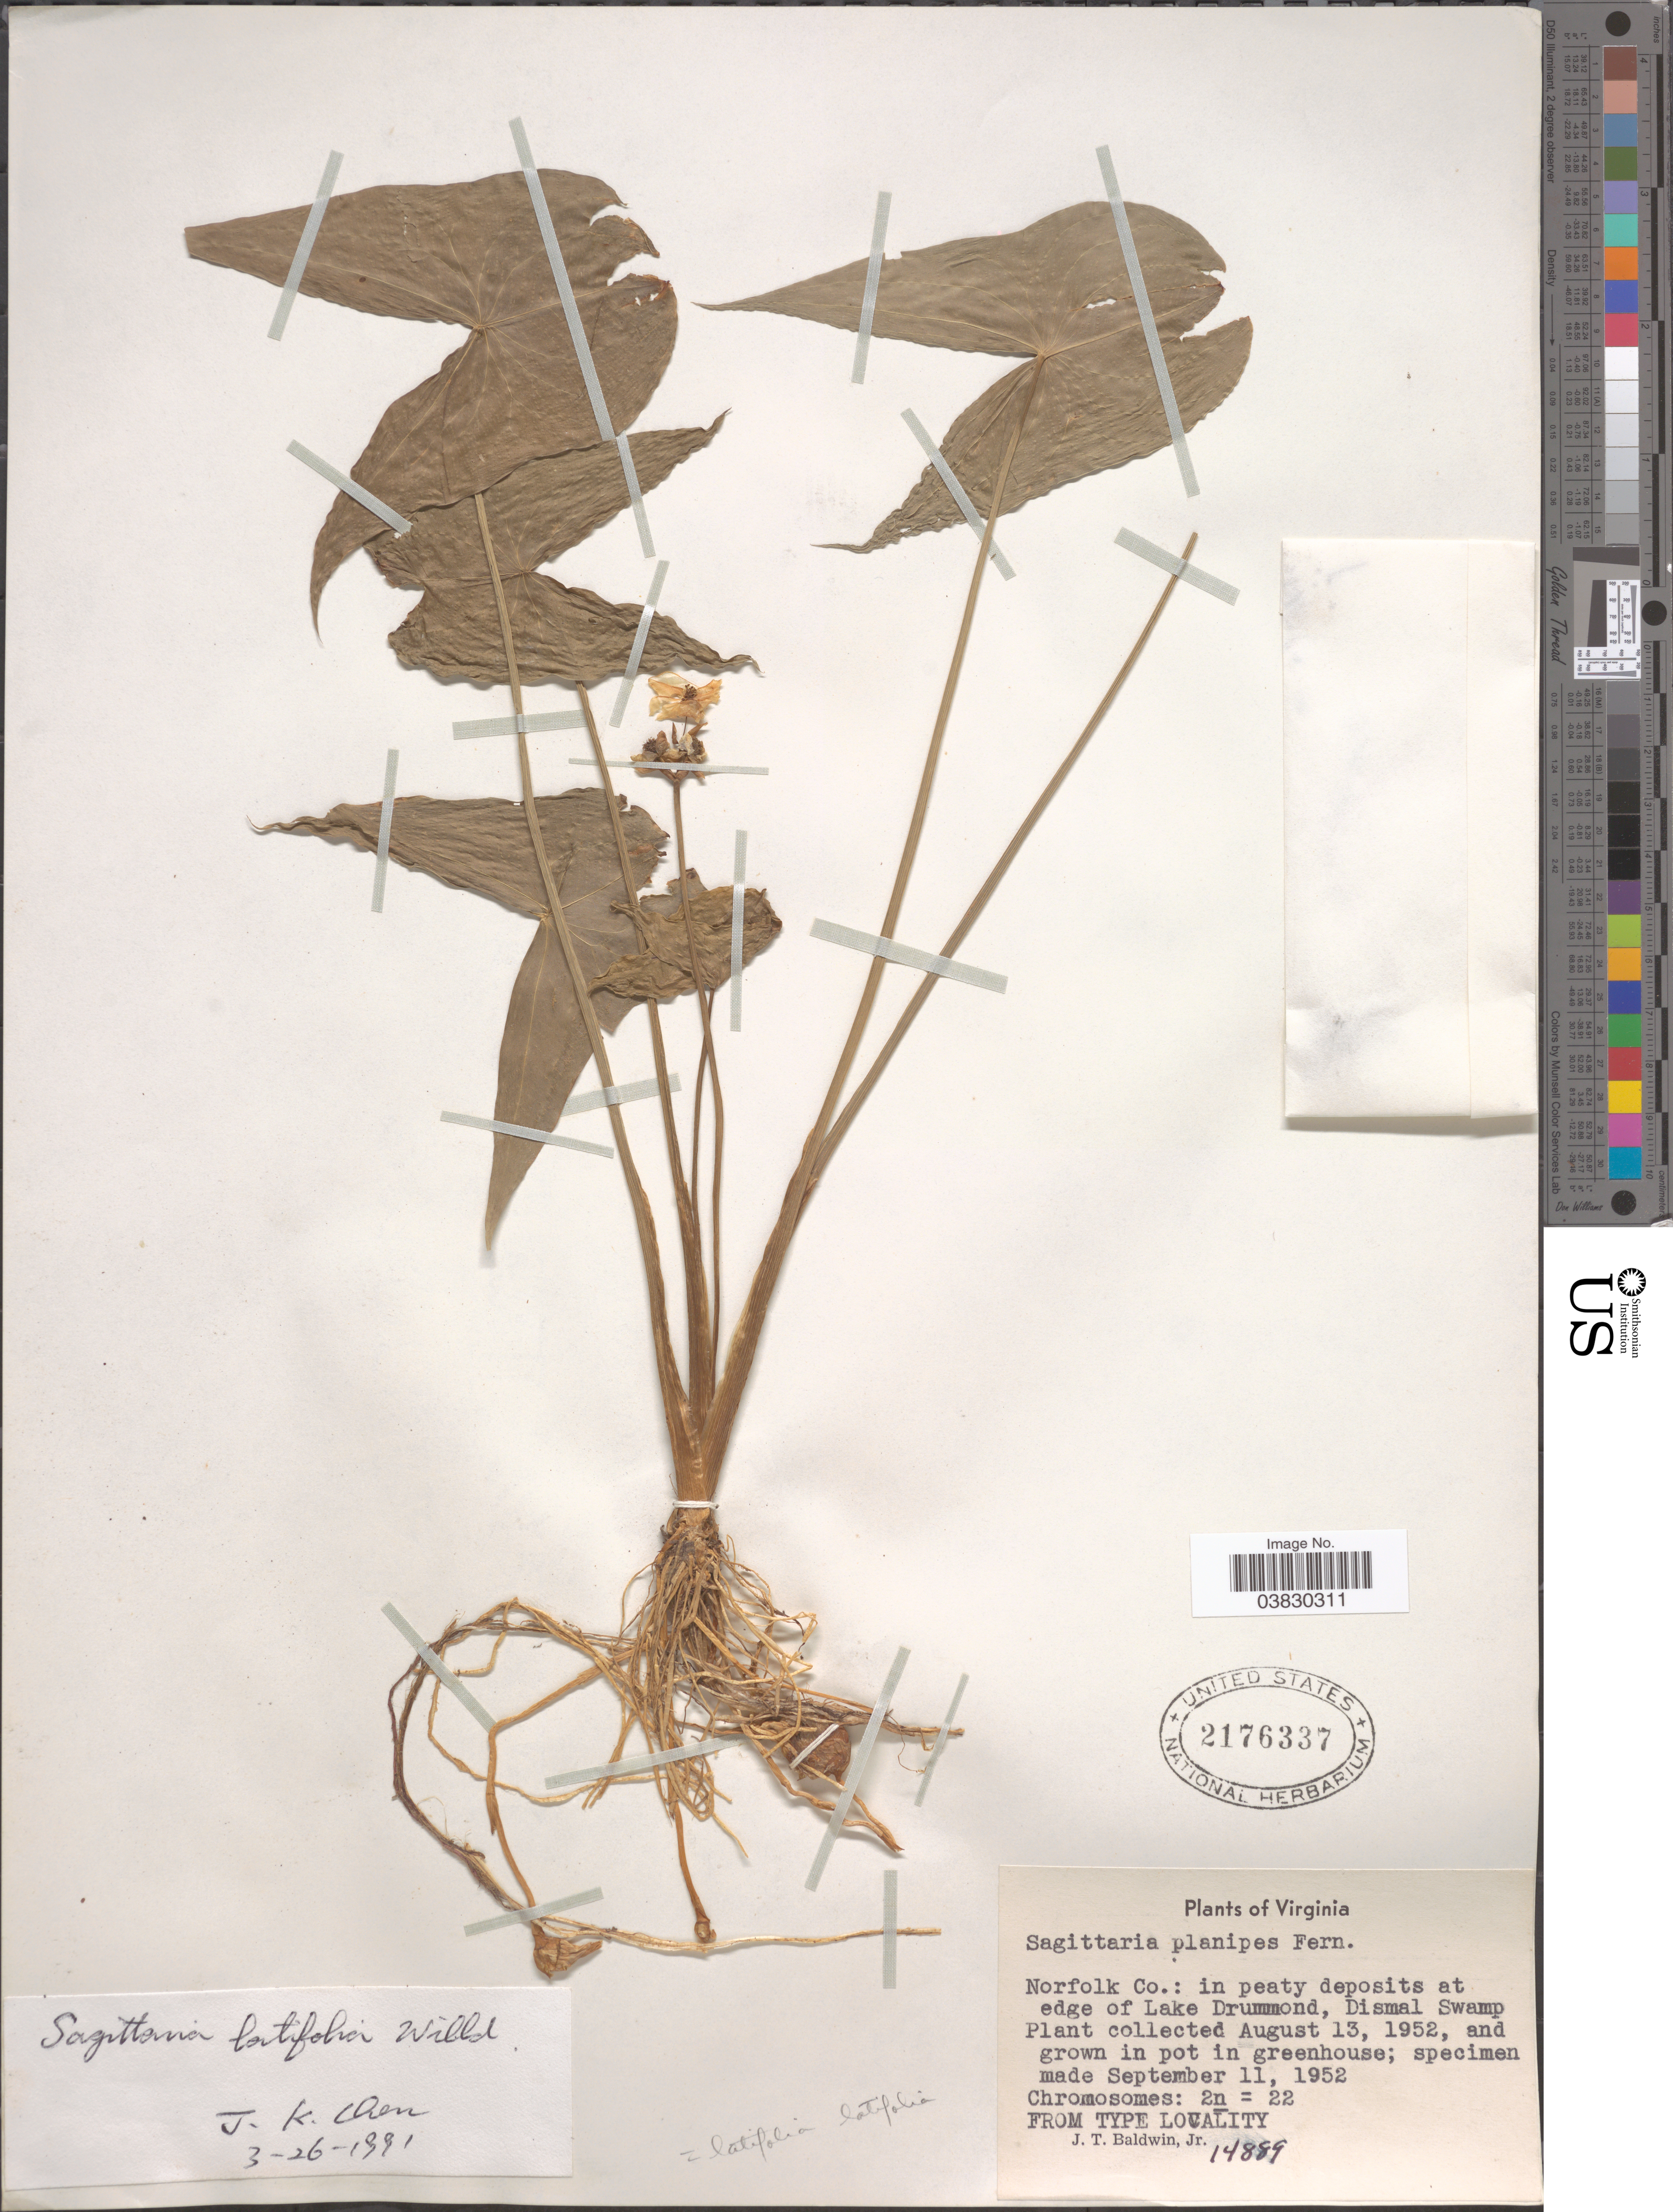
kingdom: Plantae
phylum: Tracheophyta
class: Liliopsida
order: Alismatales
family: Alismataceae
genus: Sagittaria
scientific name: Sagittaria latifolia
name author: Willd.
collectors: J. T. Baldwin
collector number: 14889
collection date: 1952-08-13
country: United States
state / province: Virginia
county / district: City of Norfolk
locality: Norfolk Co.: in peaty deposits at edge of Lake Drummond, Dismal Swamp.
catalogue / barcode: US 2176337